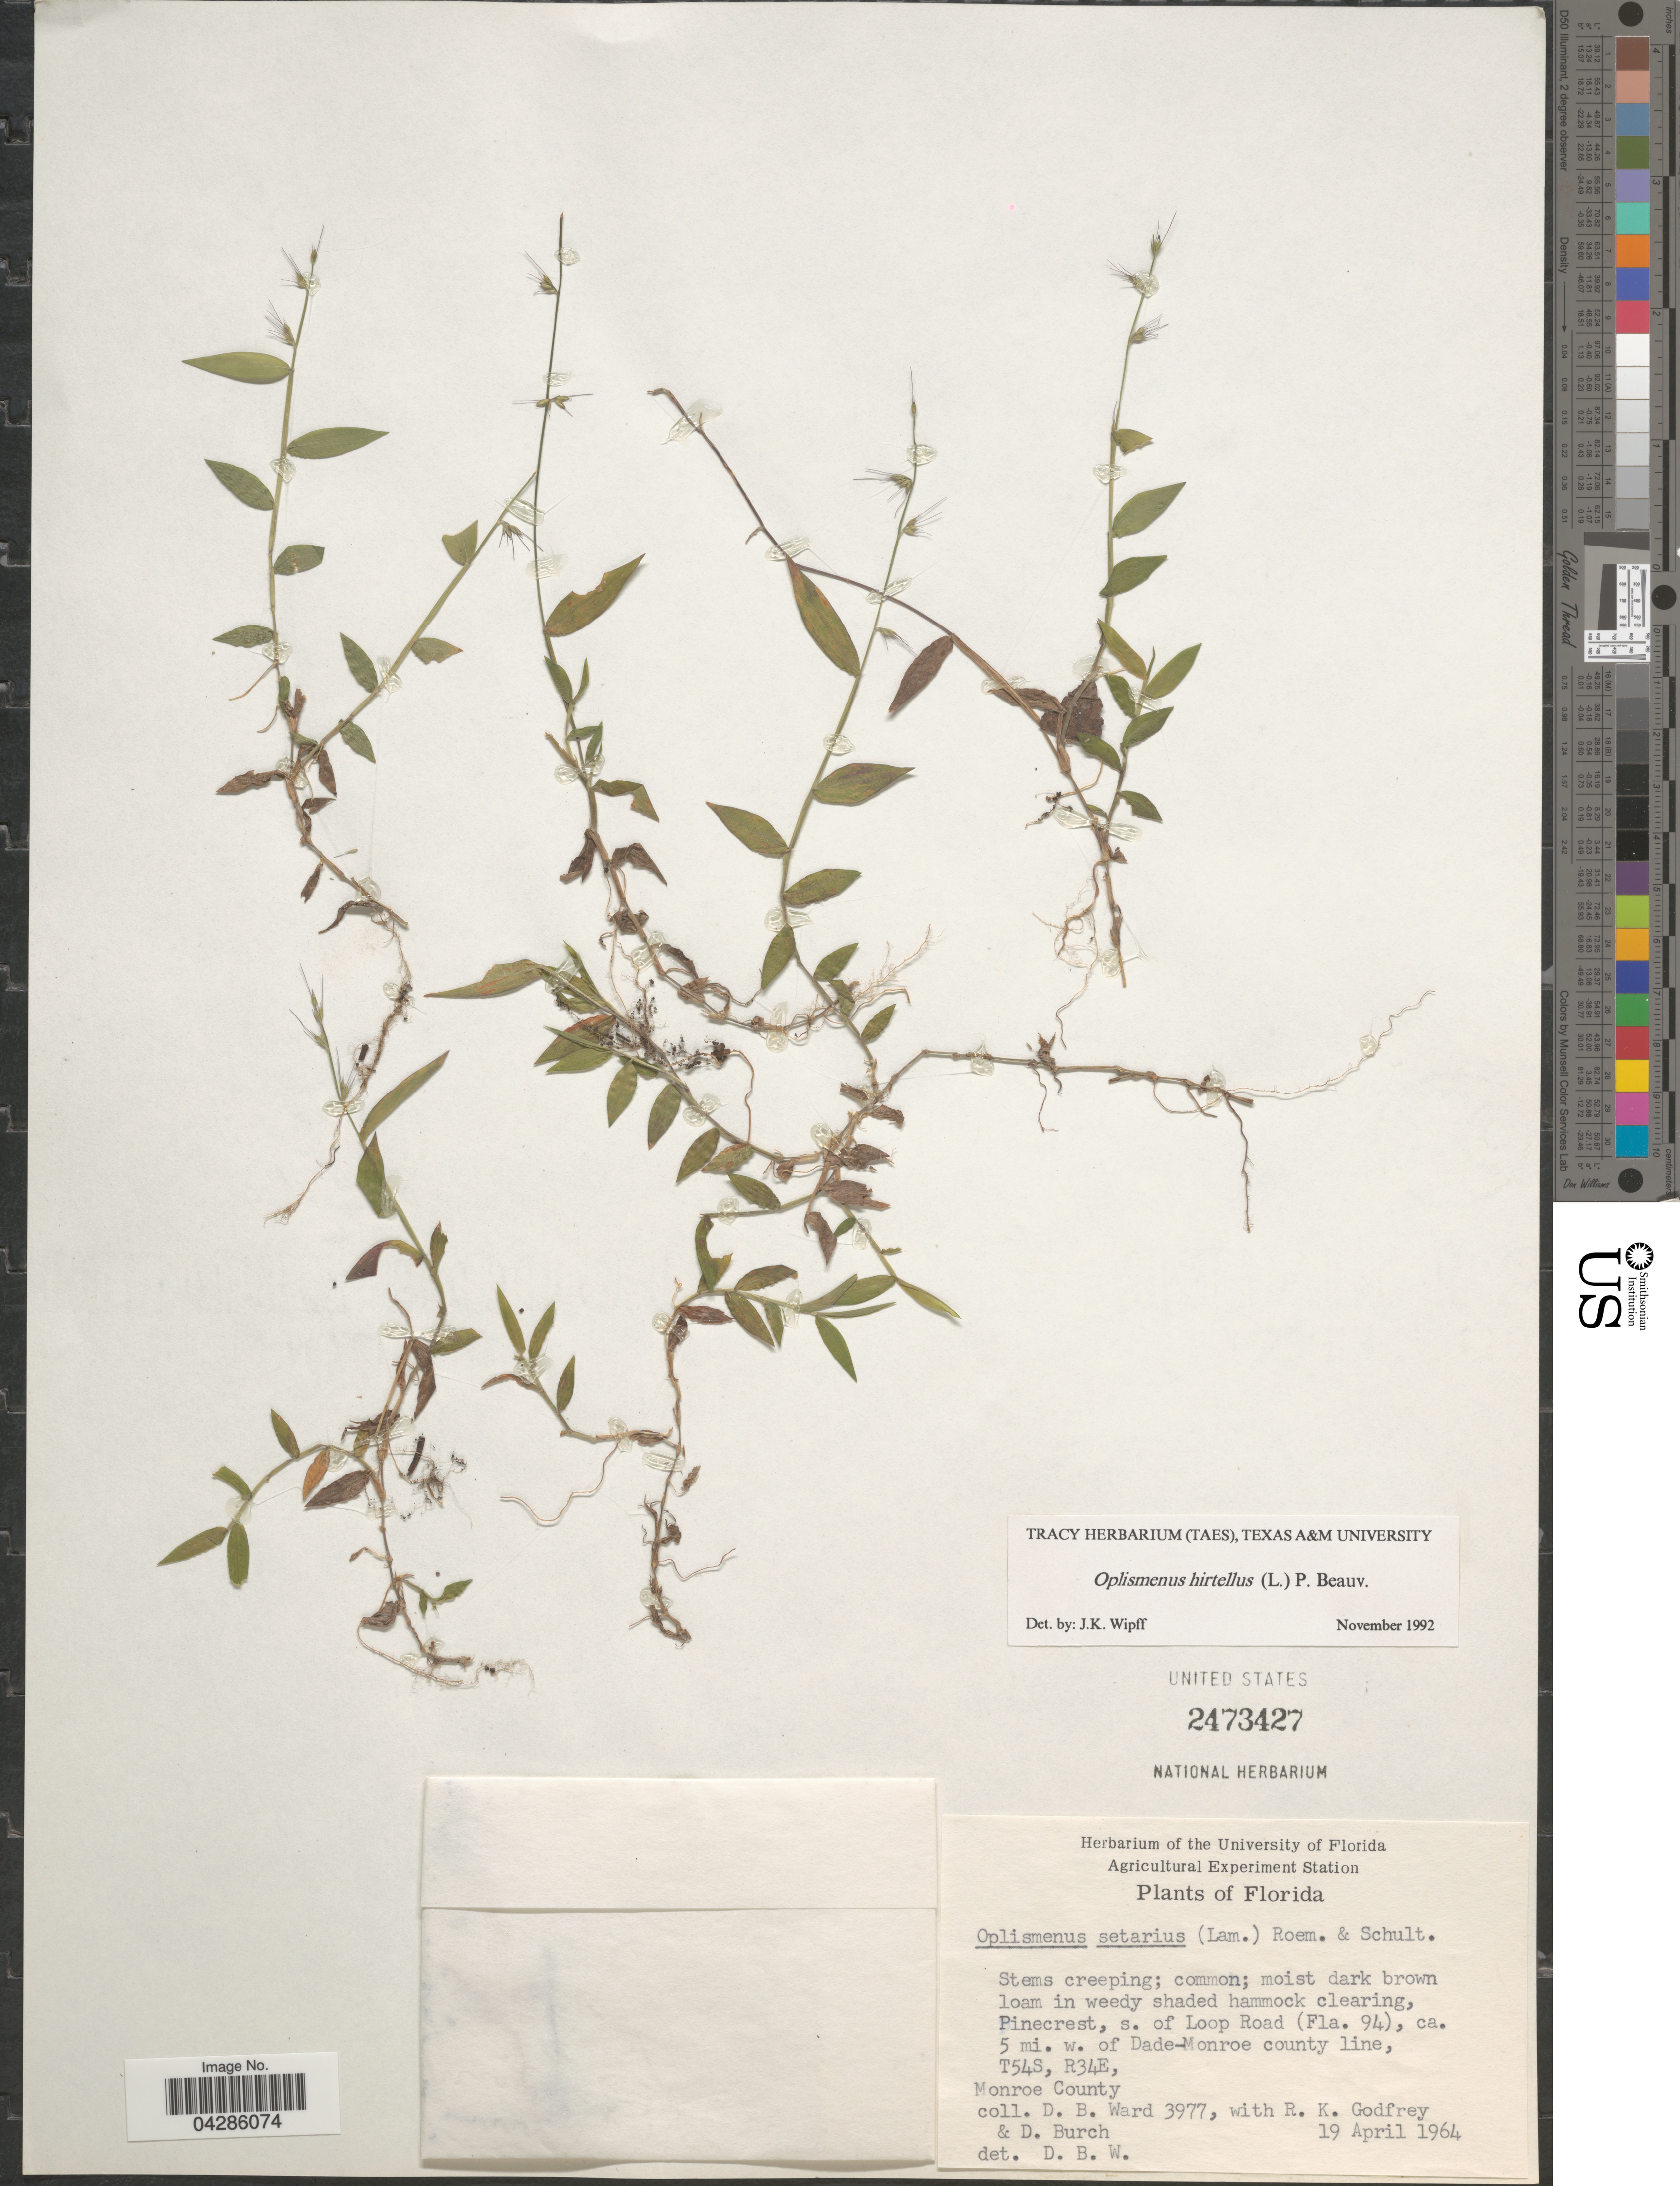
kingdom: Plantae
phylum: Tracheophyta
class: Liliopsida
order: Poales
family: Poaceae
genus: Oplismenus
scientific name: Oplismenus hirtellus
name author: (L.) P. Beauv.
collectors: D. B. Ward, R. K. Godfrey & D. Burch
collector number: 3977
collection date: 1964-04-19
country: United States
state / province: Florida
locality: In weedy shaded hammock clearing, Pinecrest, s. of Loop Road (Fla. 94), ca. 5 mi. w. of Dade-Monroe county line, T54S, R34E, Monroe County.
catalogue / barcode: US 2473427